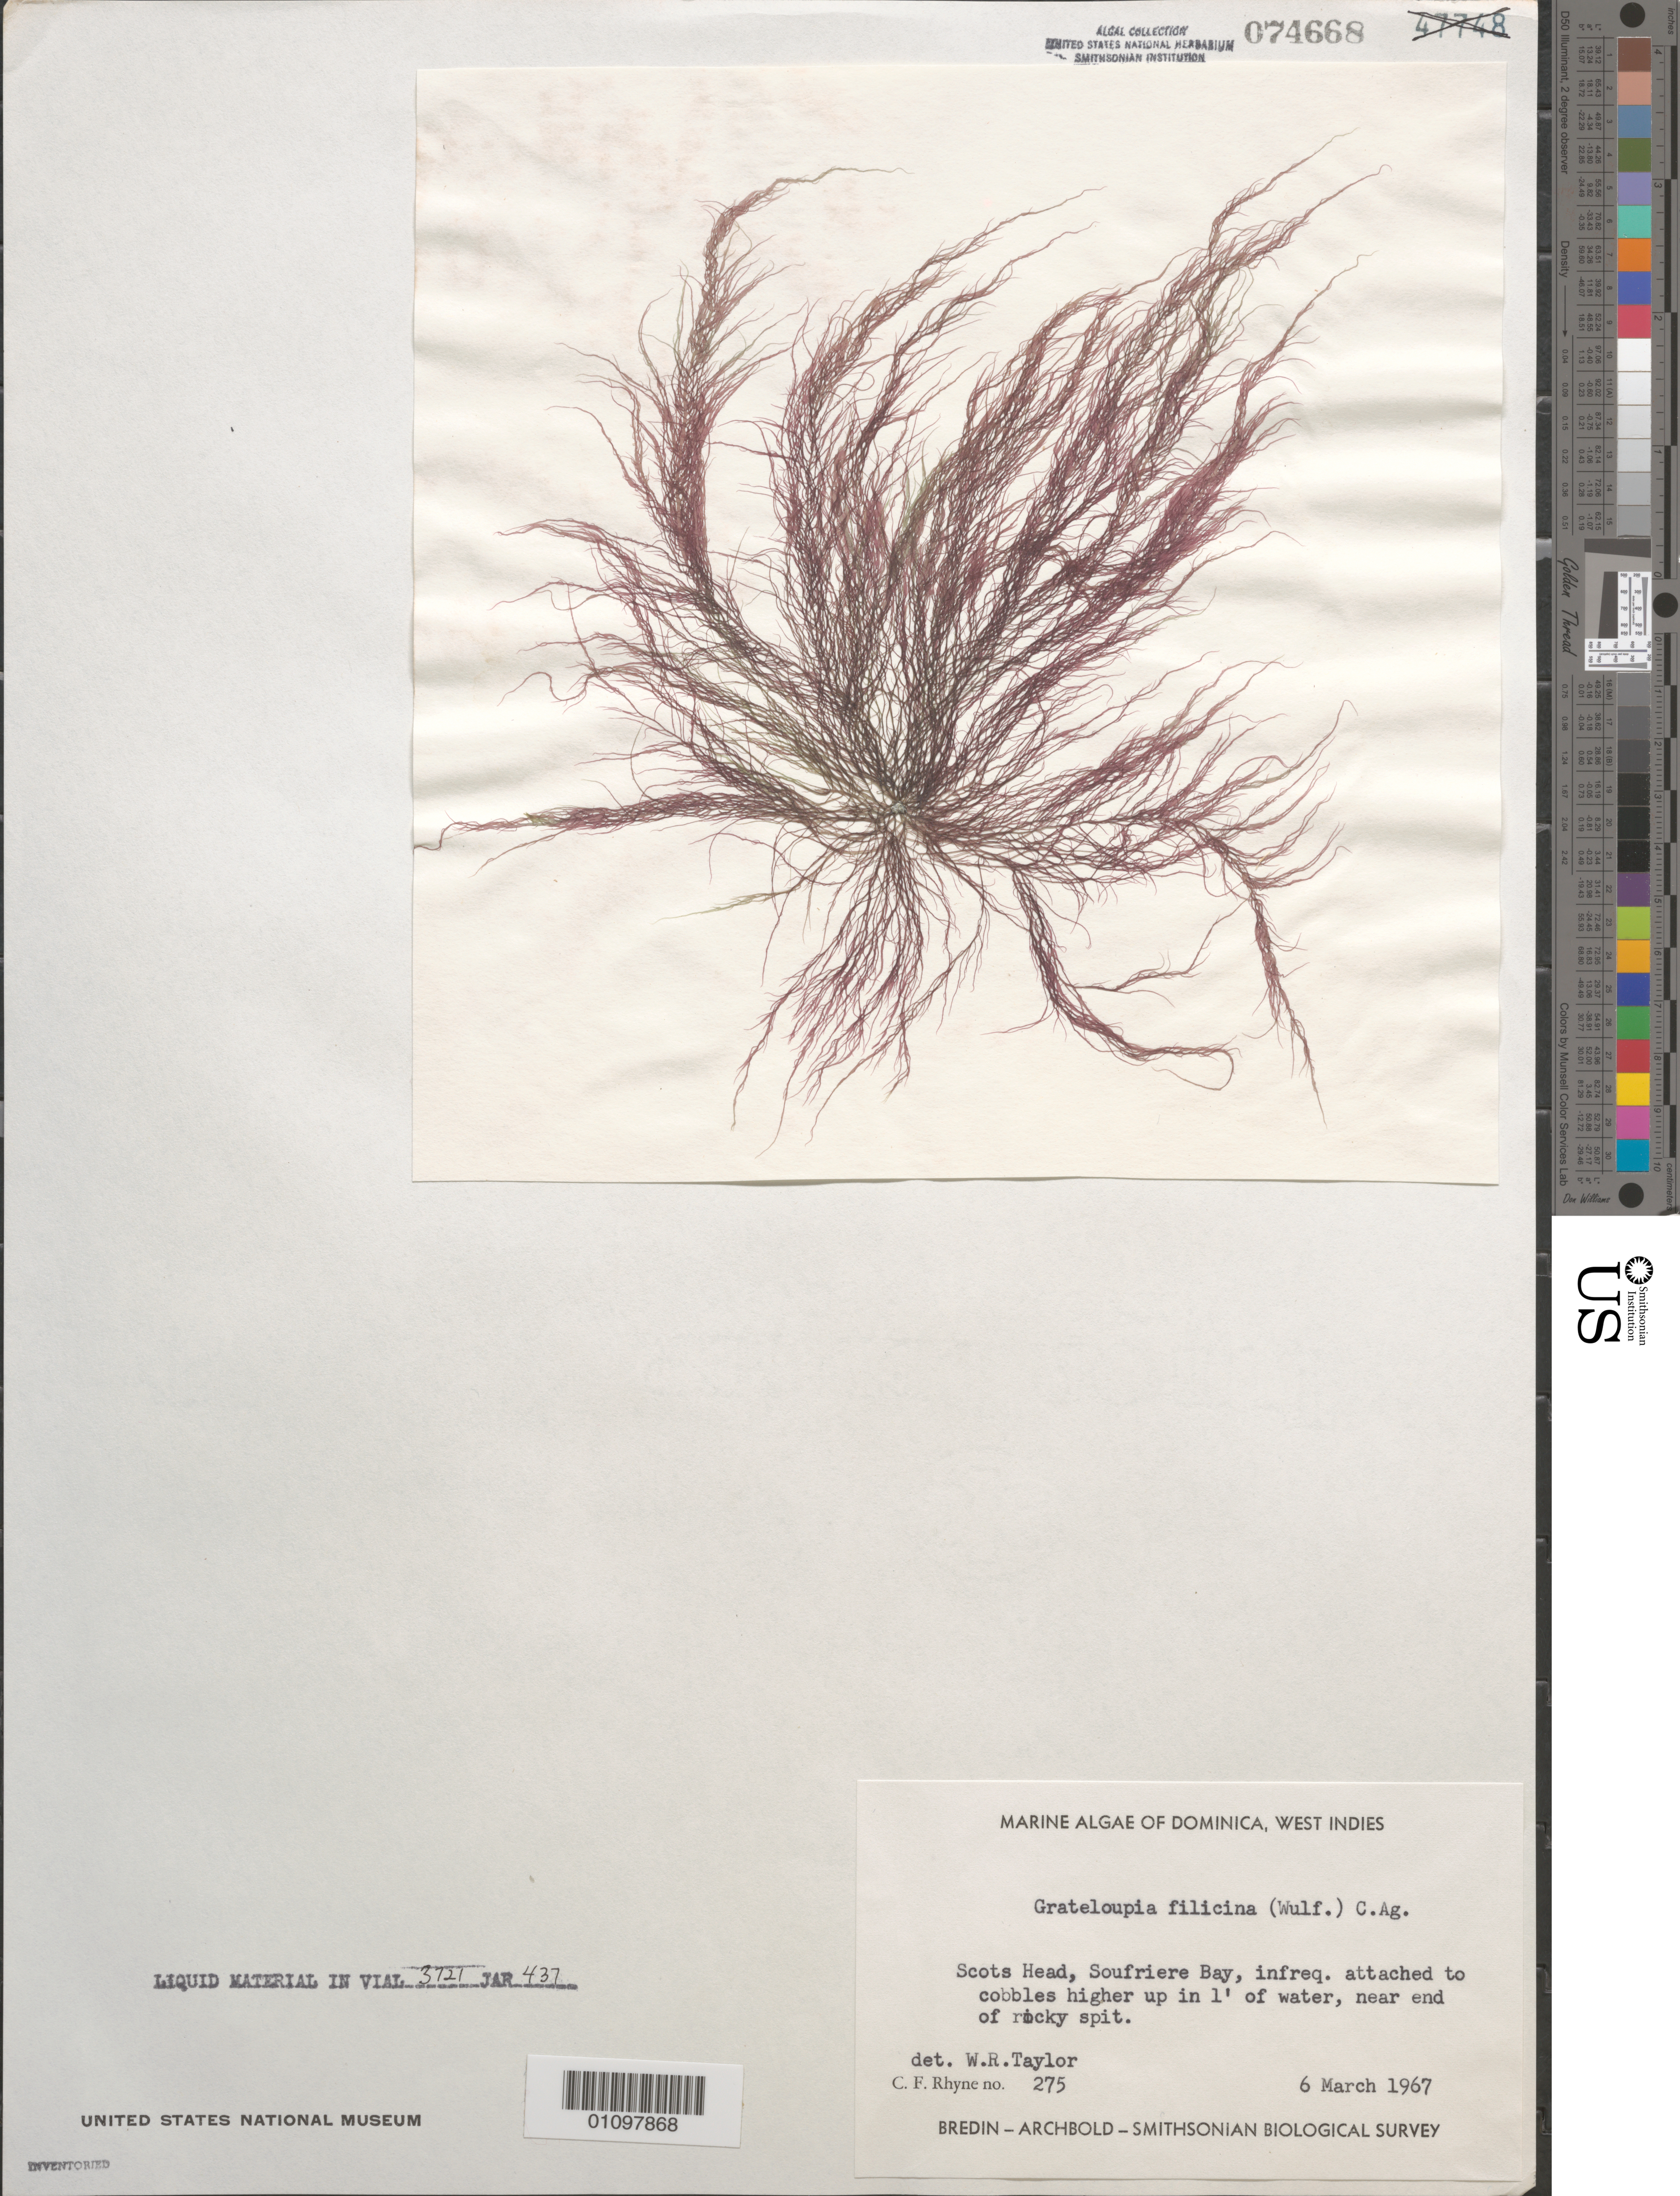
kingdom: Plantae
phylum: Rhodophyta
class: Florideophyceae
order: Halymeniales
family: Halymeniaceae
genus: Grateloupia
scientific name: Grateloupia filicina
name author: (J.V.Lamouroux) C. Agardh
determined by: Taylor, William R.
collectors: C. Rhyne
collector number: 275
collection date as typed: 06 Mar 1967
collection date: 1967-03-06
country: Dominica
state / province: St. Mark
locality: Scots Head, Soufriere Bay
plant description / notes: Bredin-Archbold-Smithsonian Biological Survey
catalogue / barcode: US 74668